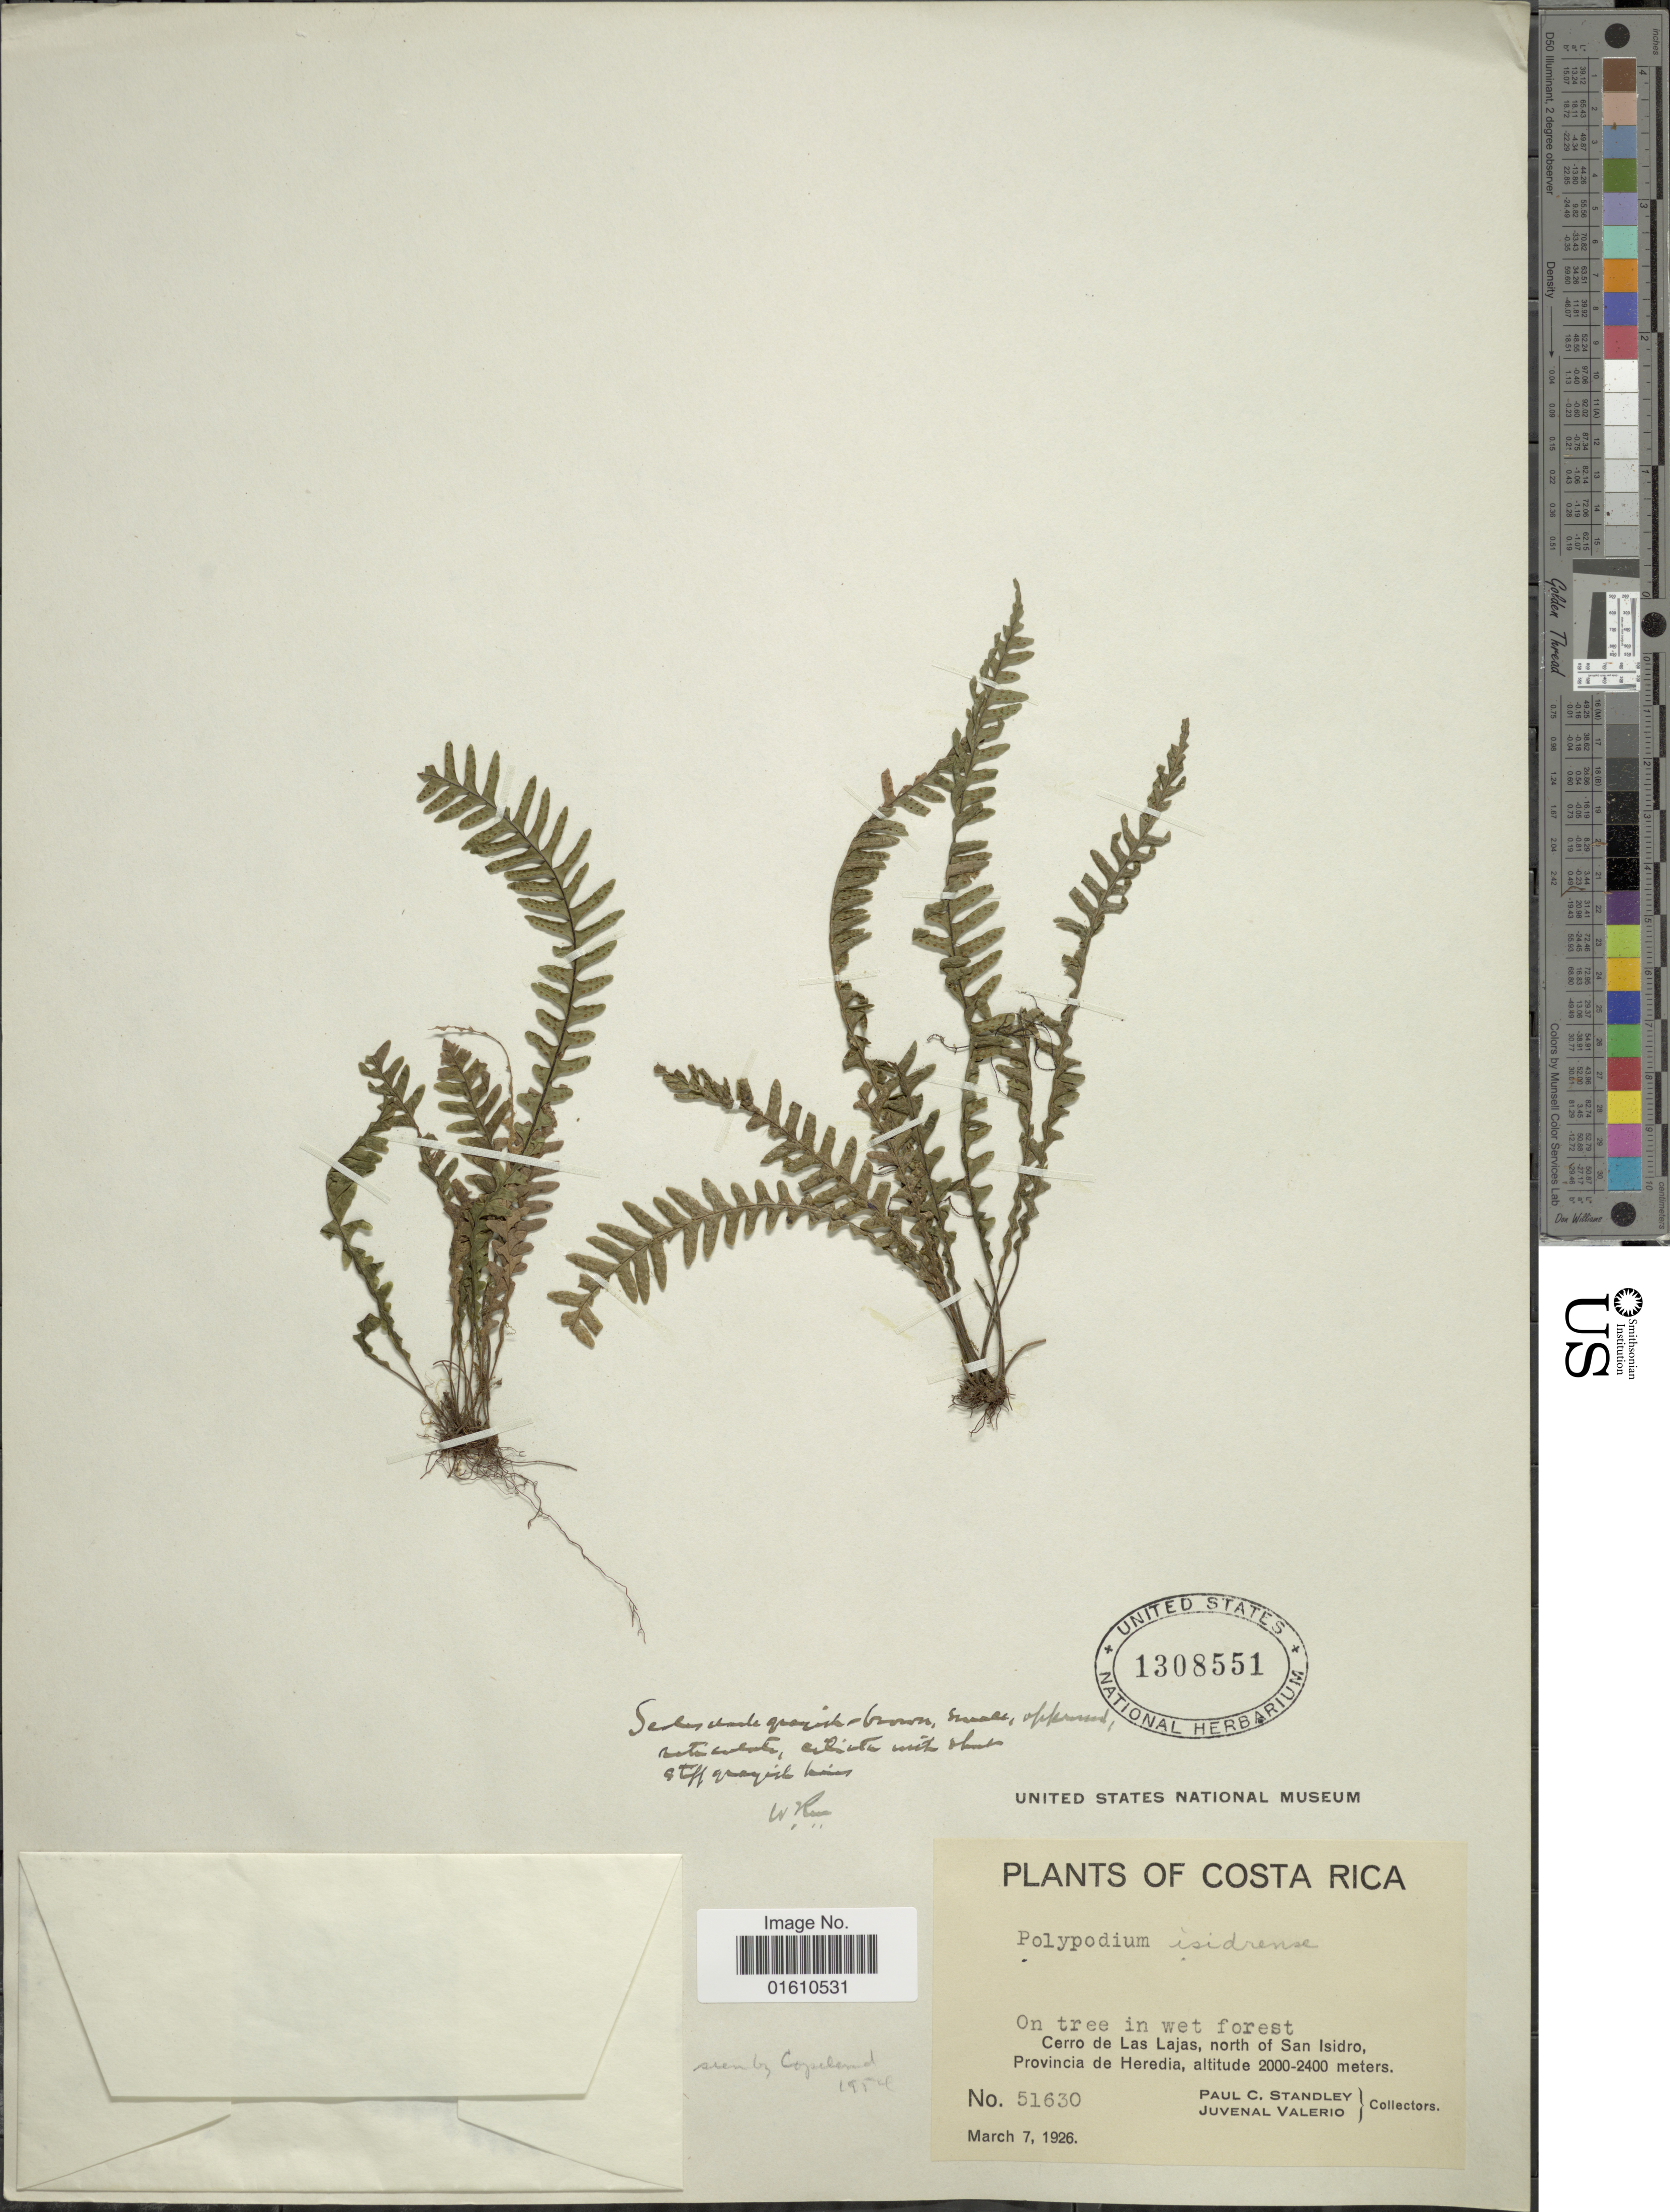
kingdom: Plantae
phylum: Tracheophyta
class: Polypodiopsida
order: Polypodiales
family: Polypodiaceae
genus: Lellingeria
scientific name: Lellingeria isidrensis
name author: (Maxon ex Copel.) A.R. Sm. & R.C. Moran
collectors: P. C. Standley & J. Valerio R.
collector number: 51630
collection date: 1926-03-07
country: Costa Rica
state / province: Heredia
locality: Cerro de Las Lajas, north of San Isidro, Provincia de Heredia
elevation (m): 2000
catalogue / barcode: US 1308551